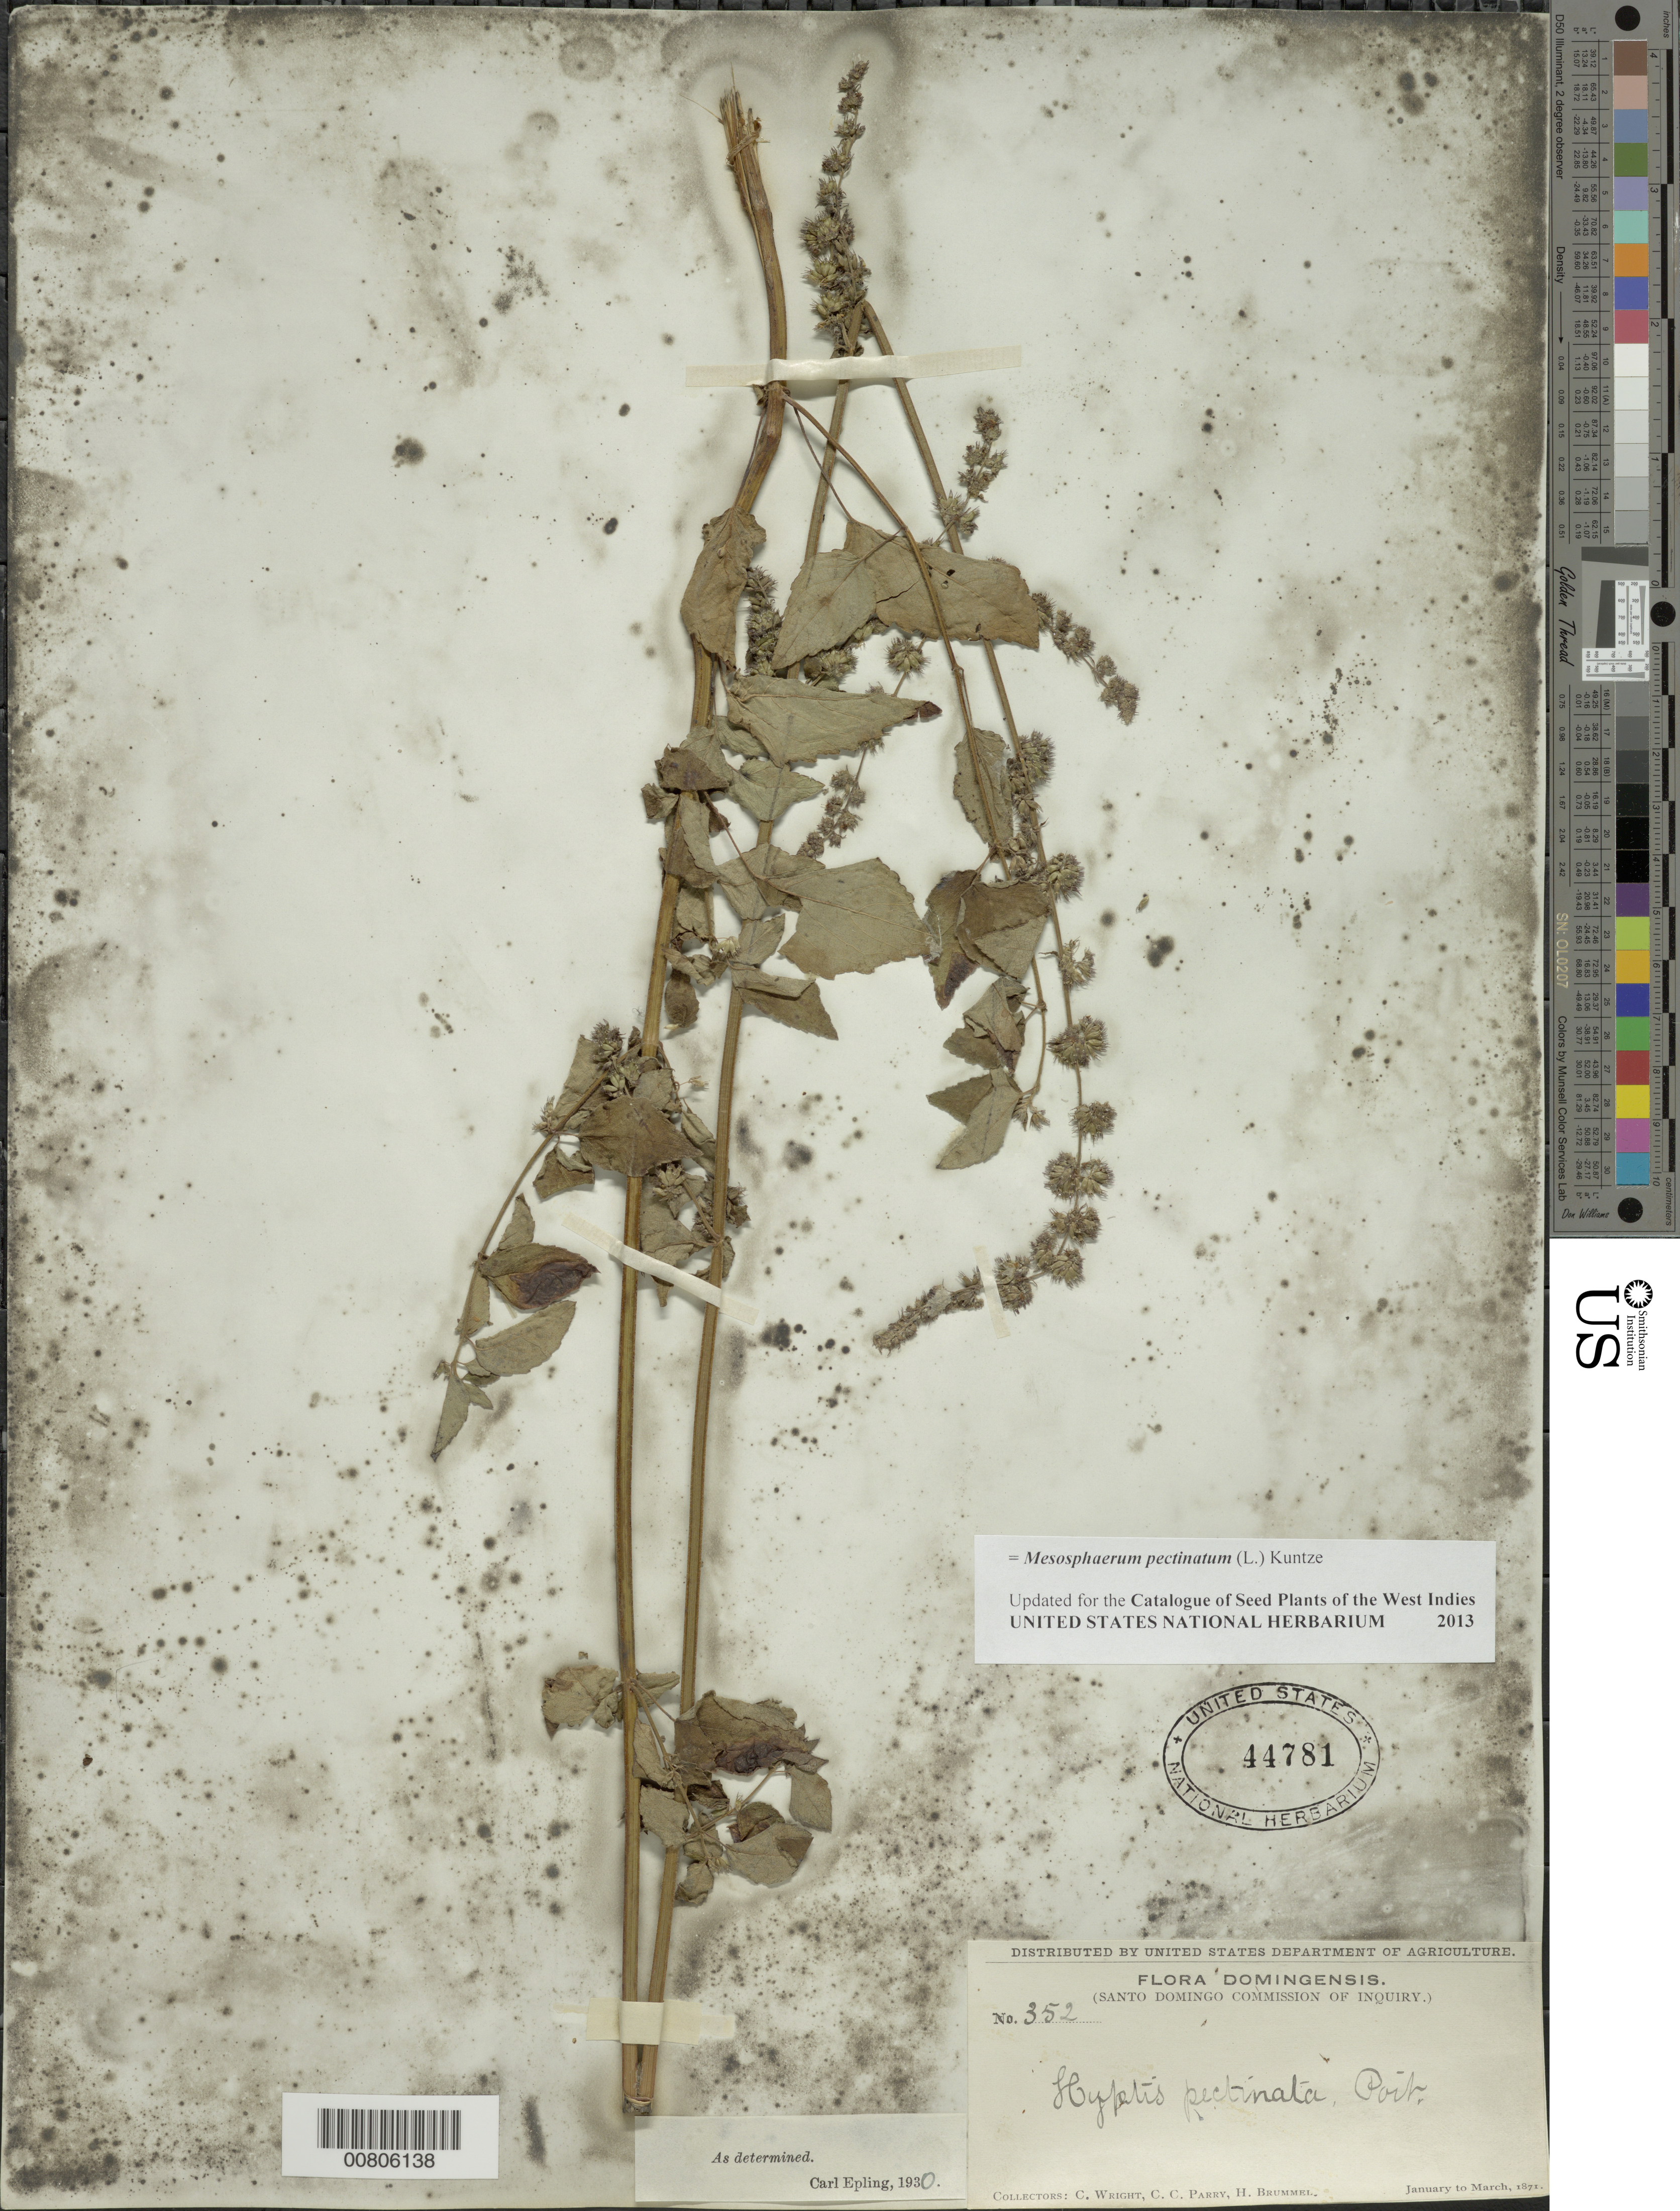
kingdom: Plantae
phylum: Tracheophyta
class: Magnoliopsida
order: Lamiales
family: Lamiaceae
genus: Mesosphaerum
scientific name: Mesosphaerum pectinatum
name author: (L.) Kuntze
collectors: C. Wright, C. C. Parry & H. Brummel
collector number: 352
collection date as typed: Jan 1871 to -- Mar 1871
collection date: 1871-01/1871-03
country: Dominican Republic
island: Hispaniola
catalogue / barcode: US 44781